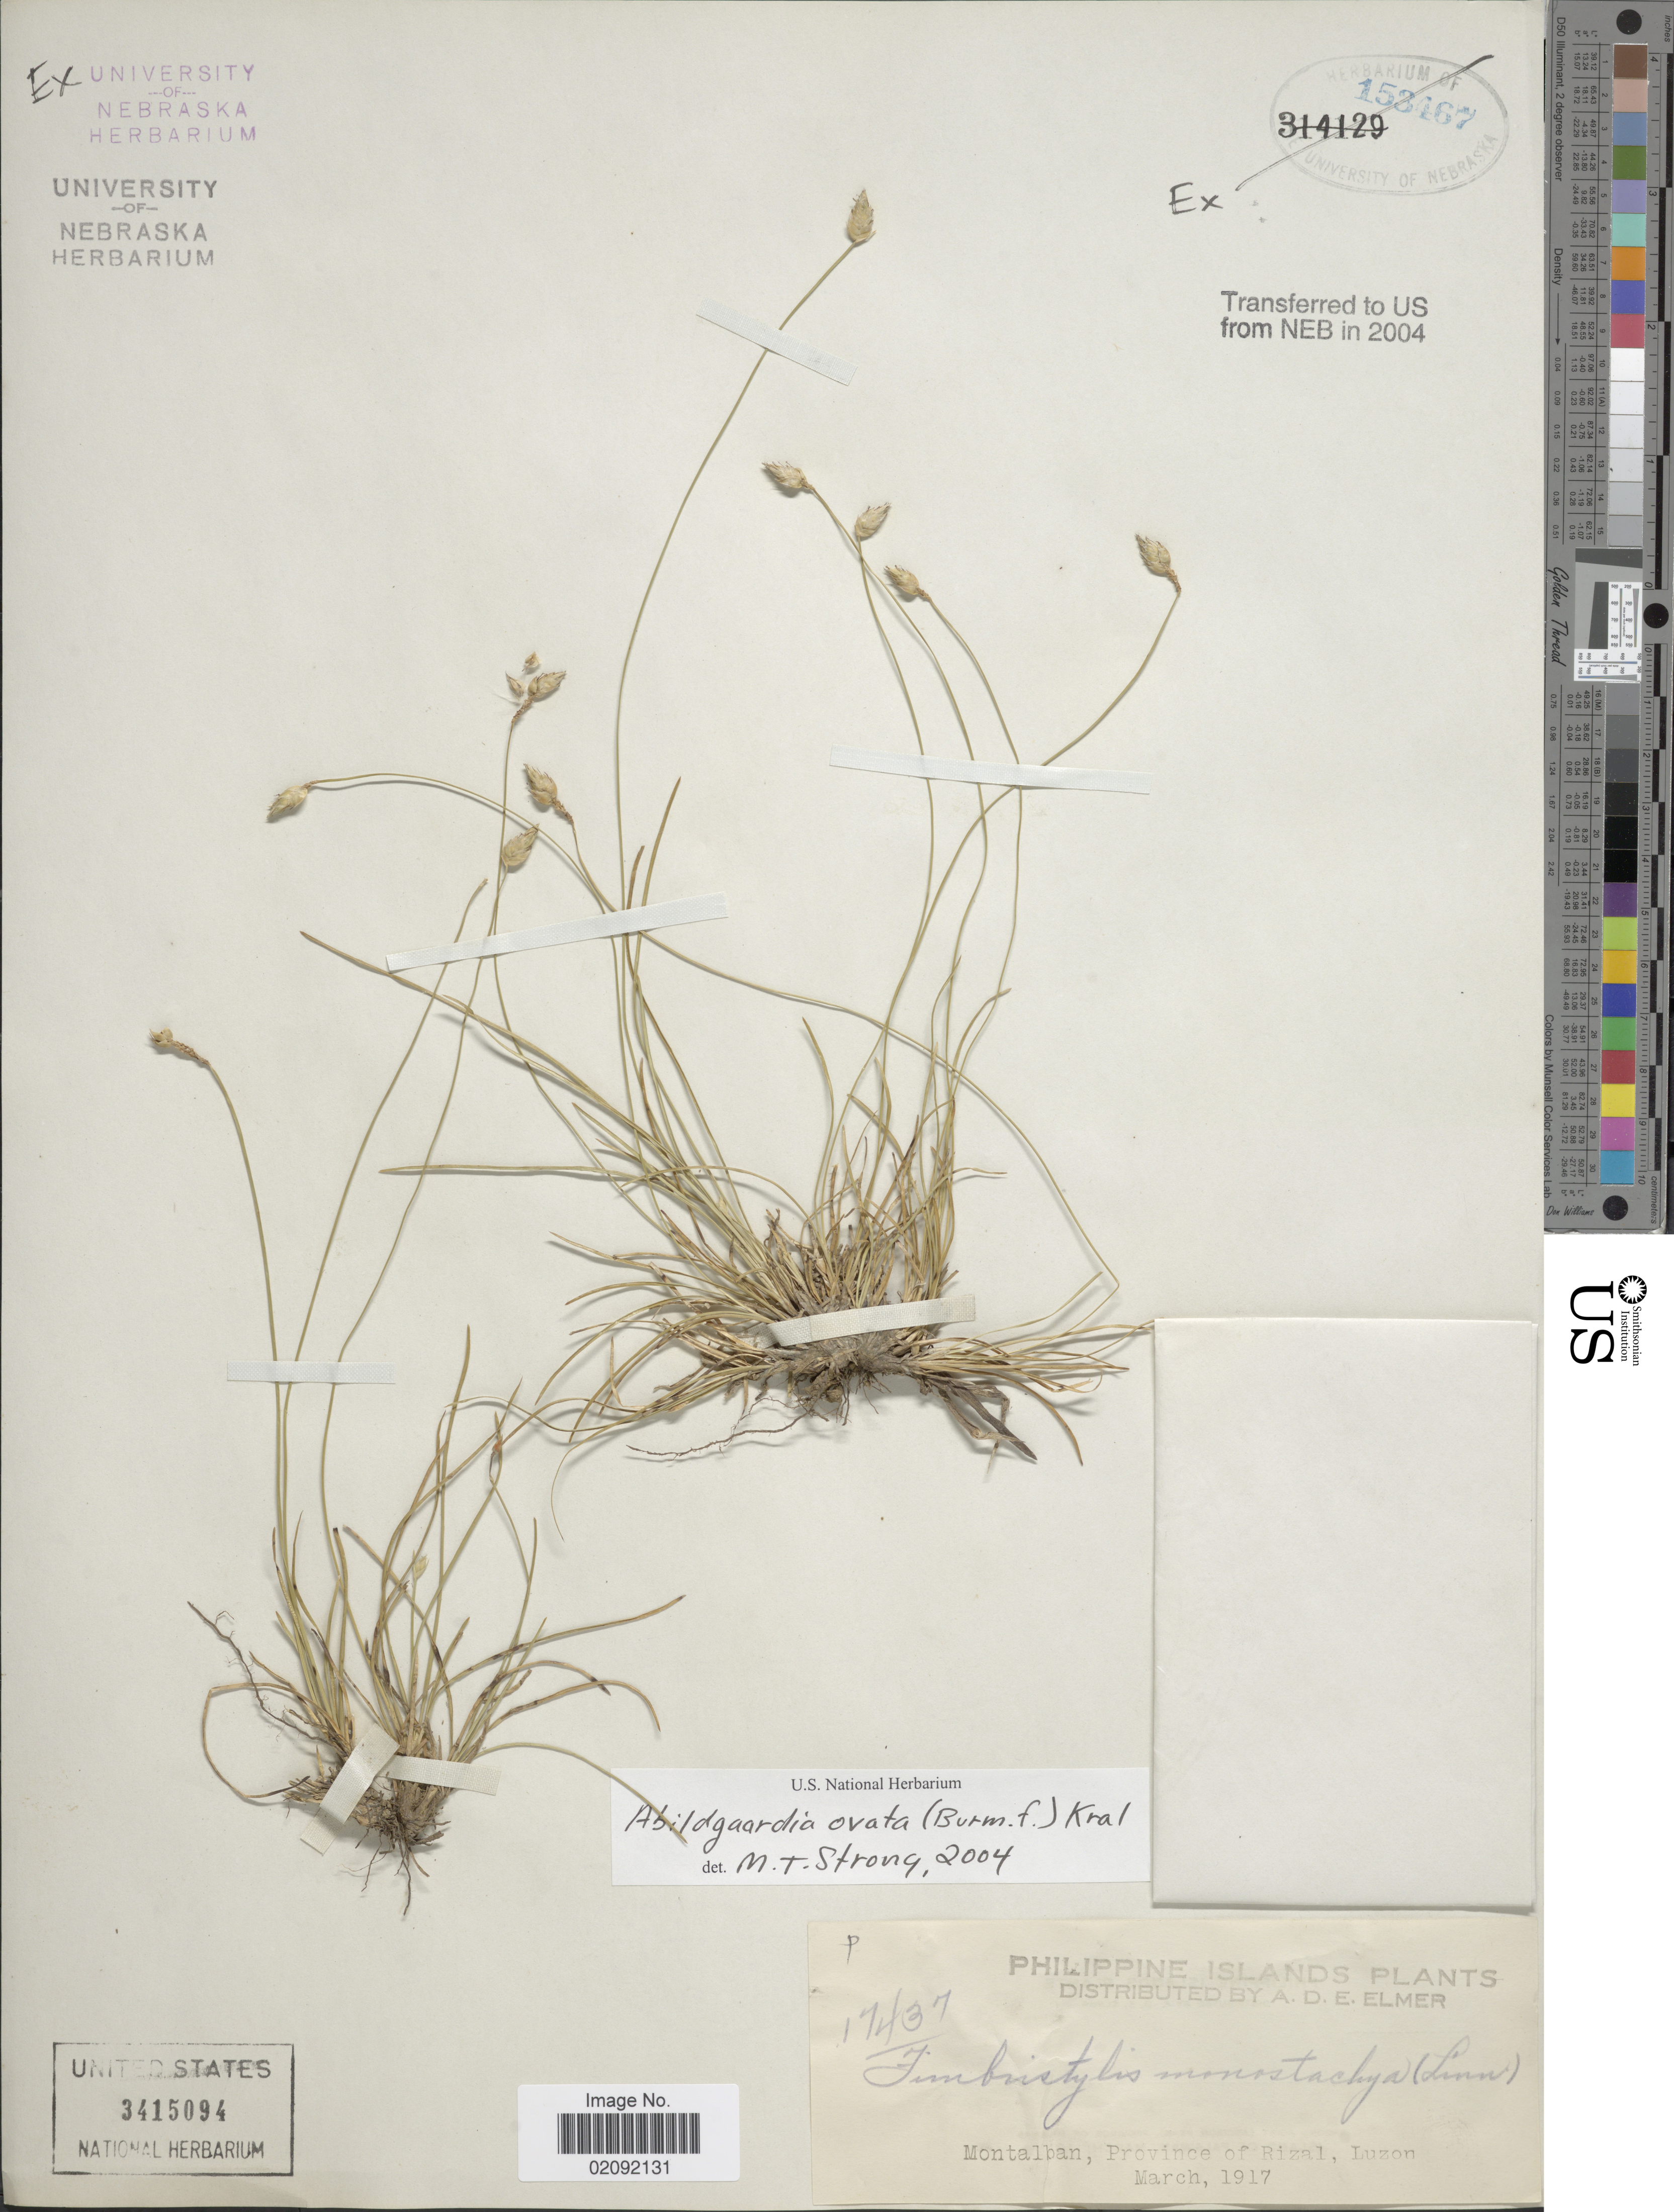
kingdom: Plantae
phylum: Tracheophyta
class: Liliopsida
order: Poales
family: Cyperaceae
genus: Abildgaardia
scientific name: Abildgaardia ovata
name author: (Burm. f.) Kral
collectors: A. D. E. Elmer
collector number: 17437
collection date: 1917-03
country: Philippines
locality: Montalban, Province of Rizal, Luzon.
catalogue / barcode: US 3415094